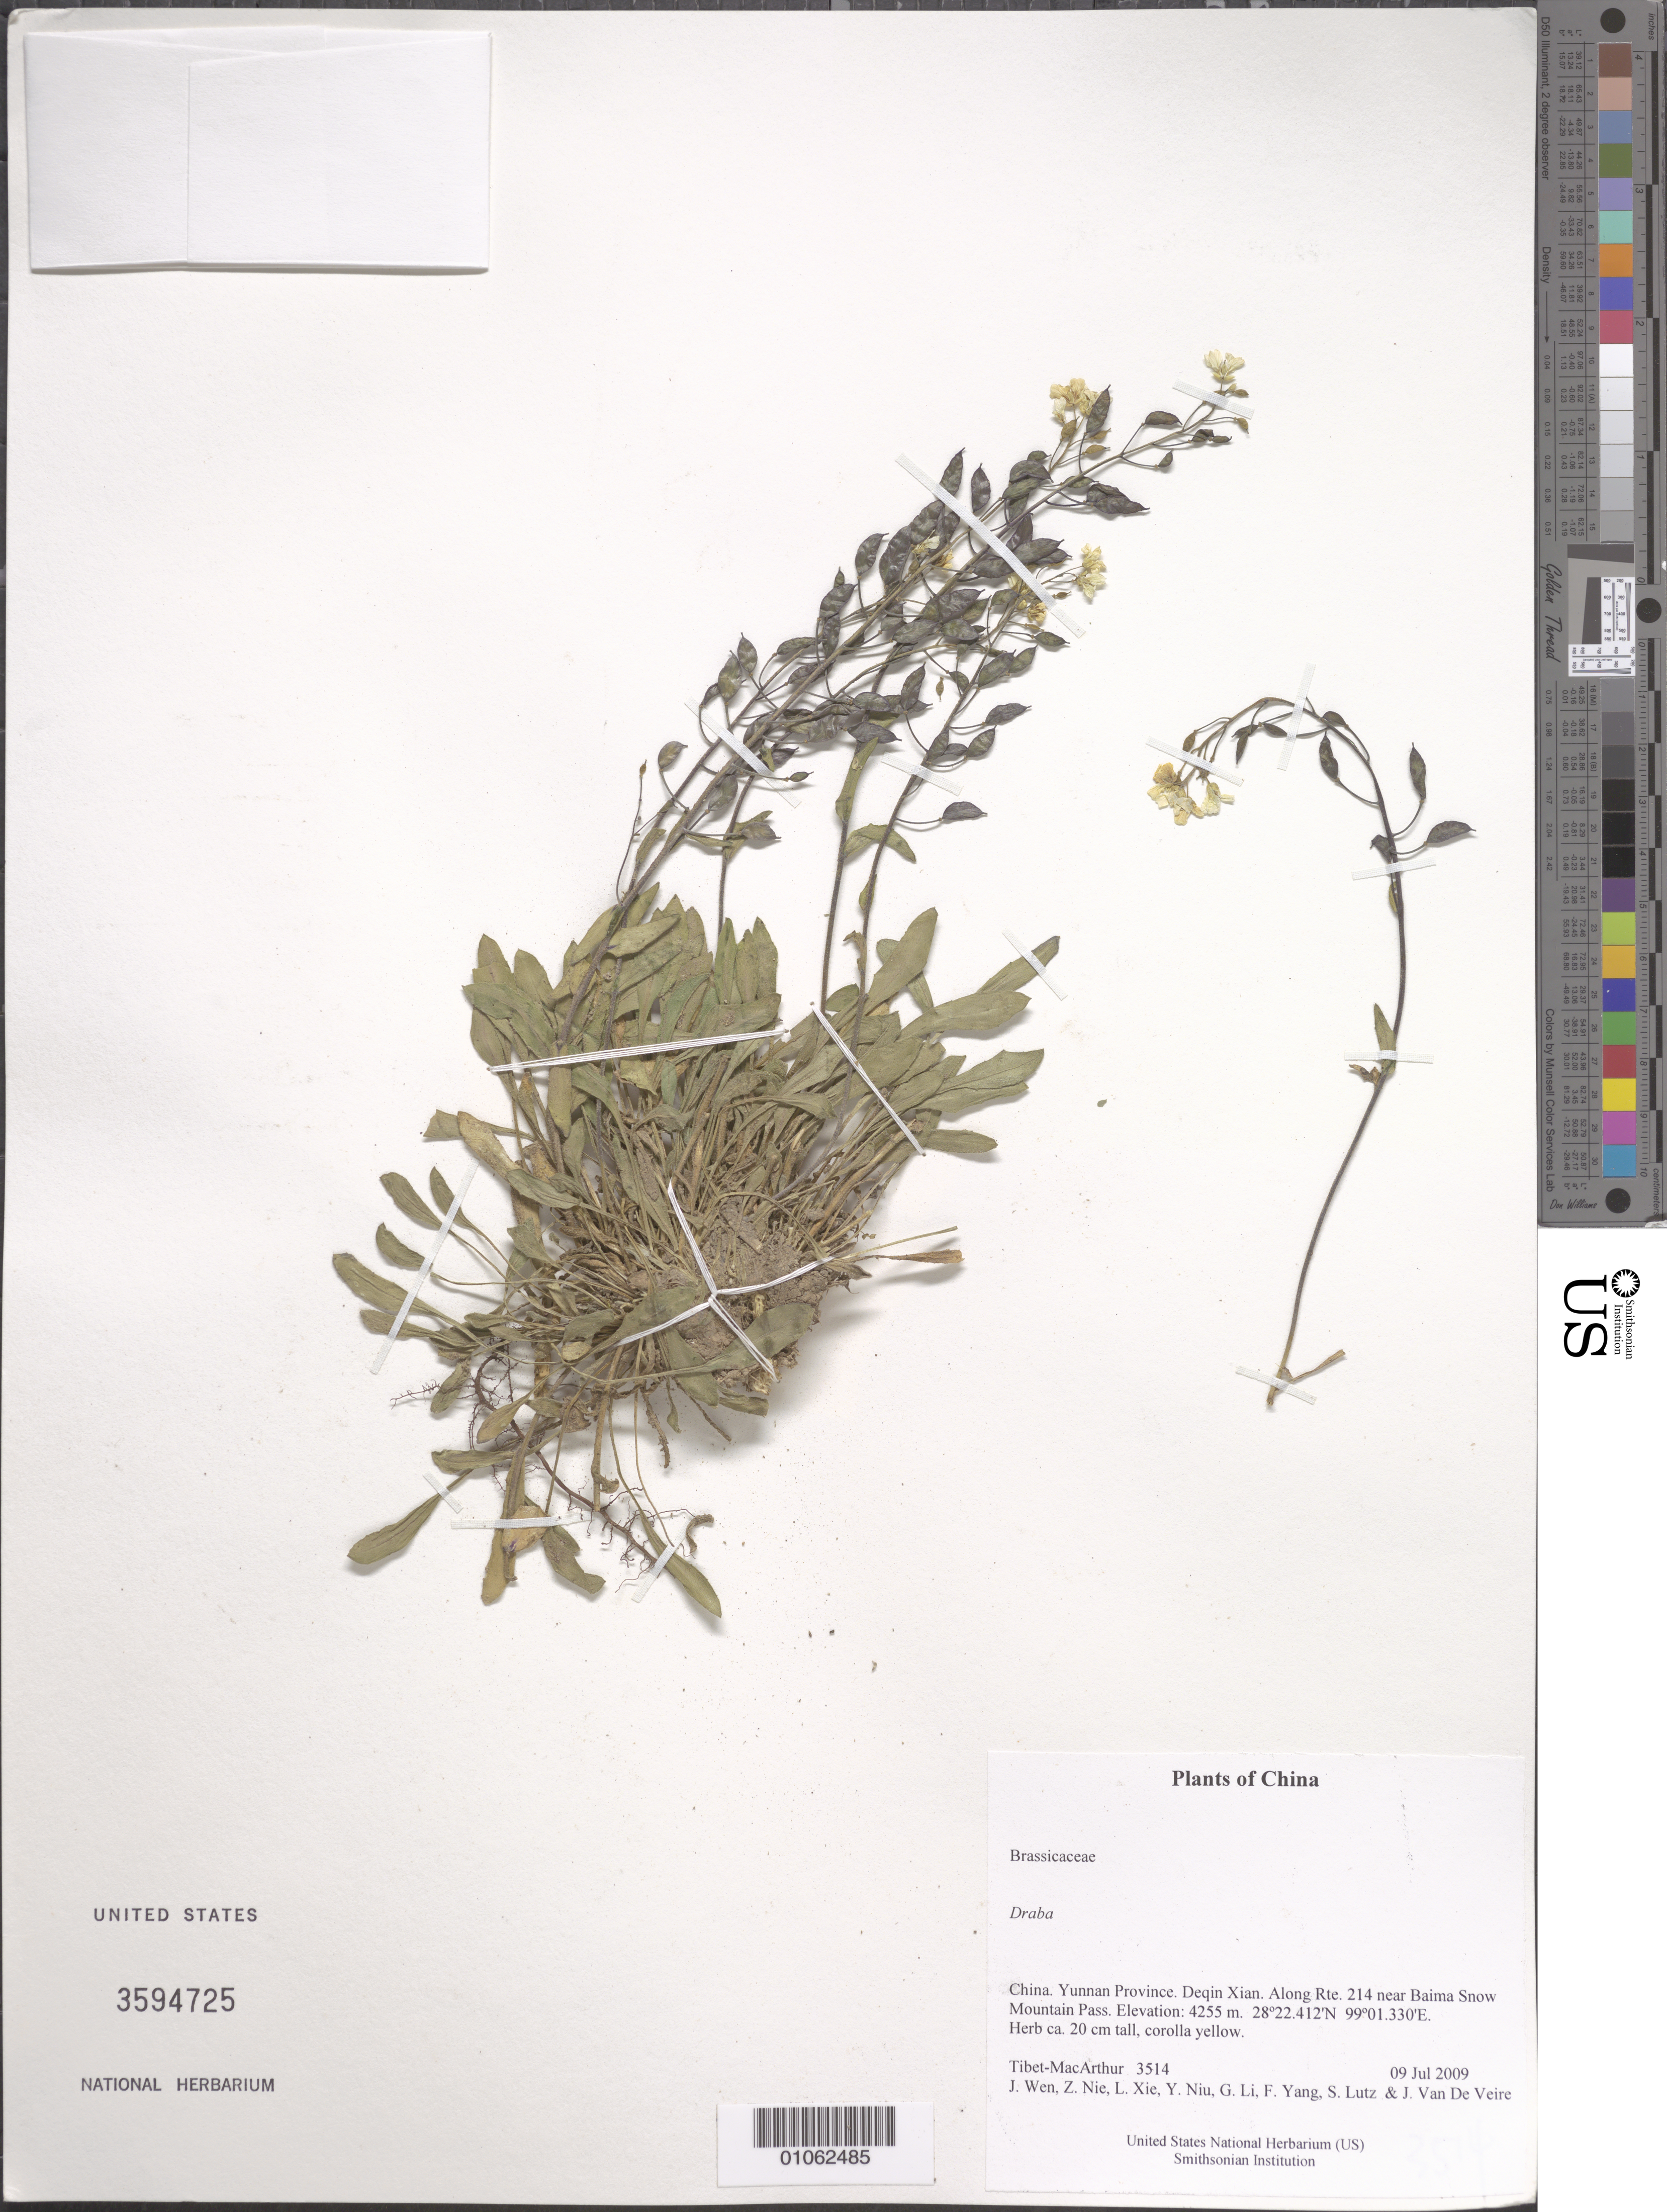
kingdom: Plantae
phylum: Tracheophyta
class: Magnoliopsida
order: Brassicales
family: Brassicaceae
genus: Draba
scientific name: Draba sp.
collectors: Tibet-MacArthur, J. Wen, Z. Nie, L. Xie, Y. Niu, G. Li, F. Yang, S. Lutz & J. Van De Veire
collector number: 3514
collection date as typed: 09 Jul 2009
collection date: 2009-07-09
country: China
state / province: Yunnan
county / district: Deqin Xian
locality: Along Rte. 214 near Baima Snow Mountain Pass.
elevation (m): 4255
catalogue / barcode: US 3594725